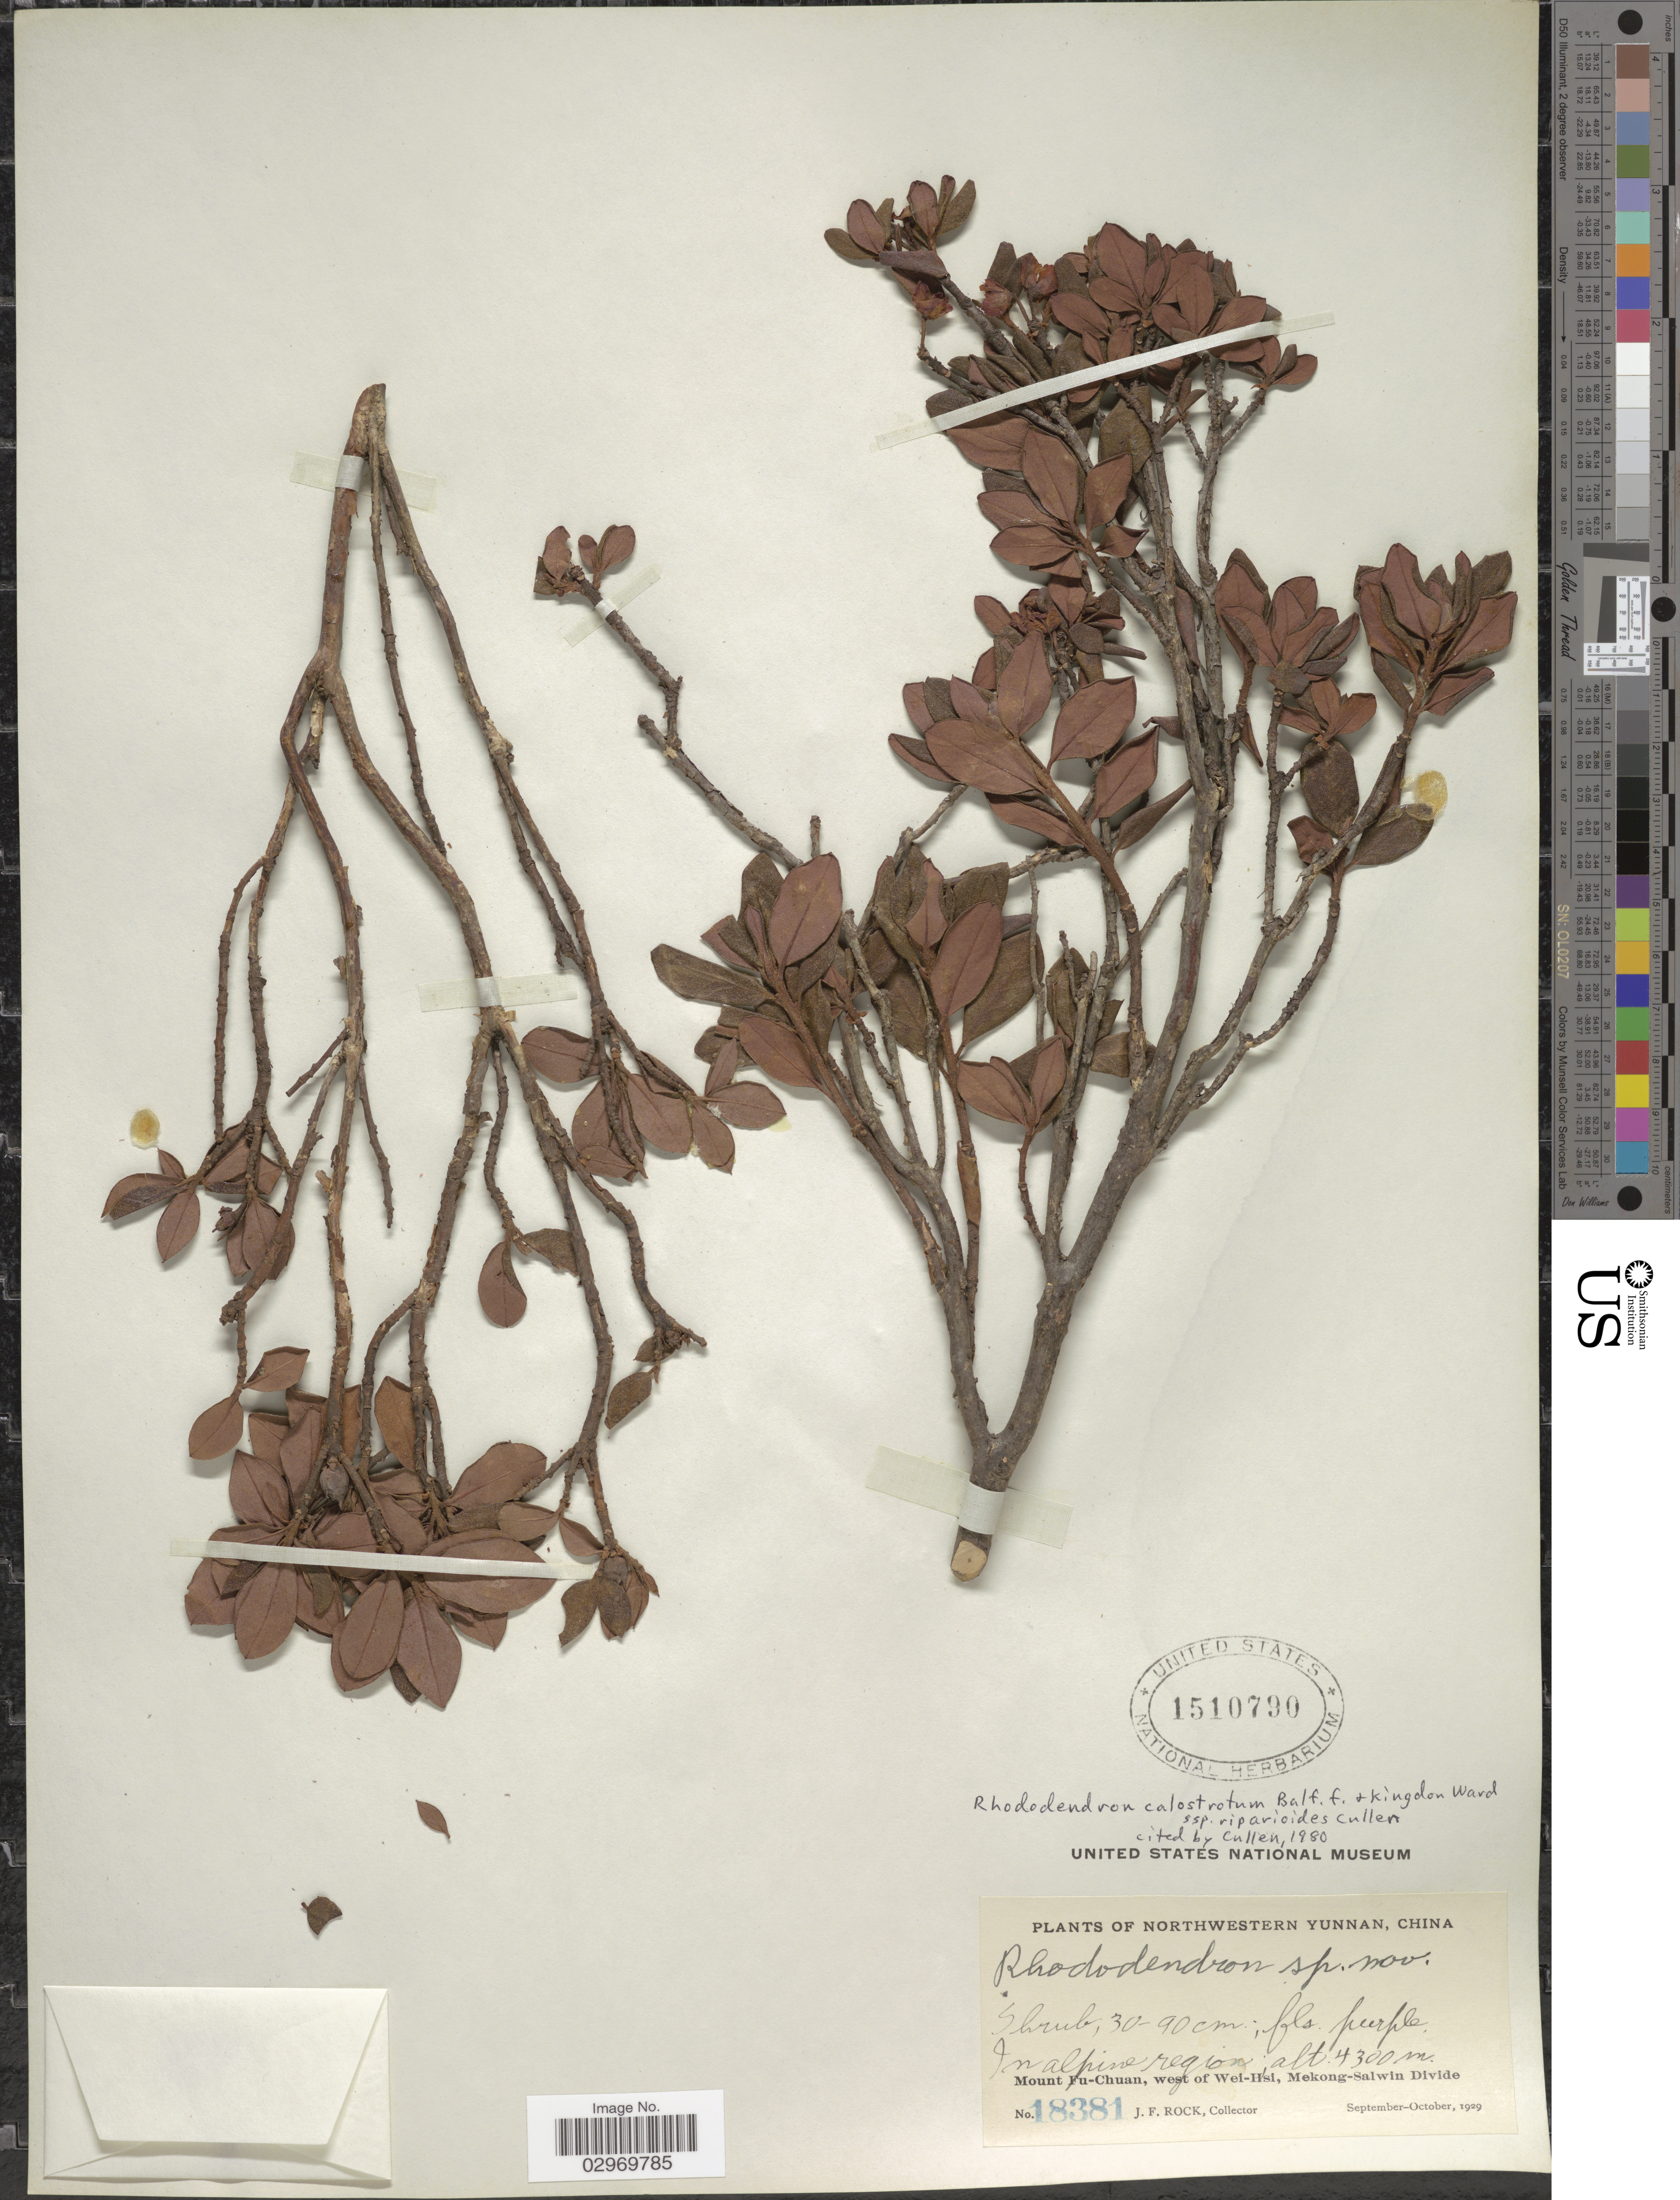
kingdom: Plantae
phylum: Tracheophyta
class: Magnoliopsida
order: Ericales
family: Ericaceae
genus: Rhododendron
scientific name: Rhododendron calostrotum subsp. riparioides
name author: Cullen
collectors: J. Rock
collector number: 18381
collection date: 1929-09/1929-10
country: China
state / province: Yunnan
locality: Northwestern Yunnan. In alpine region. Mount Fu-Chuan, west of Wei-Hsi, Mekong-Salwin Divide.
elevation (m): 4300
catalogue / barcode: US 1510790